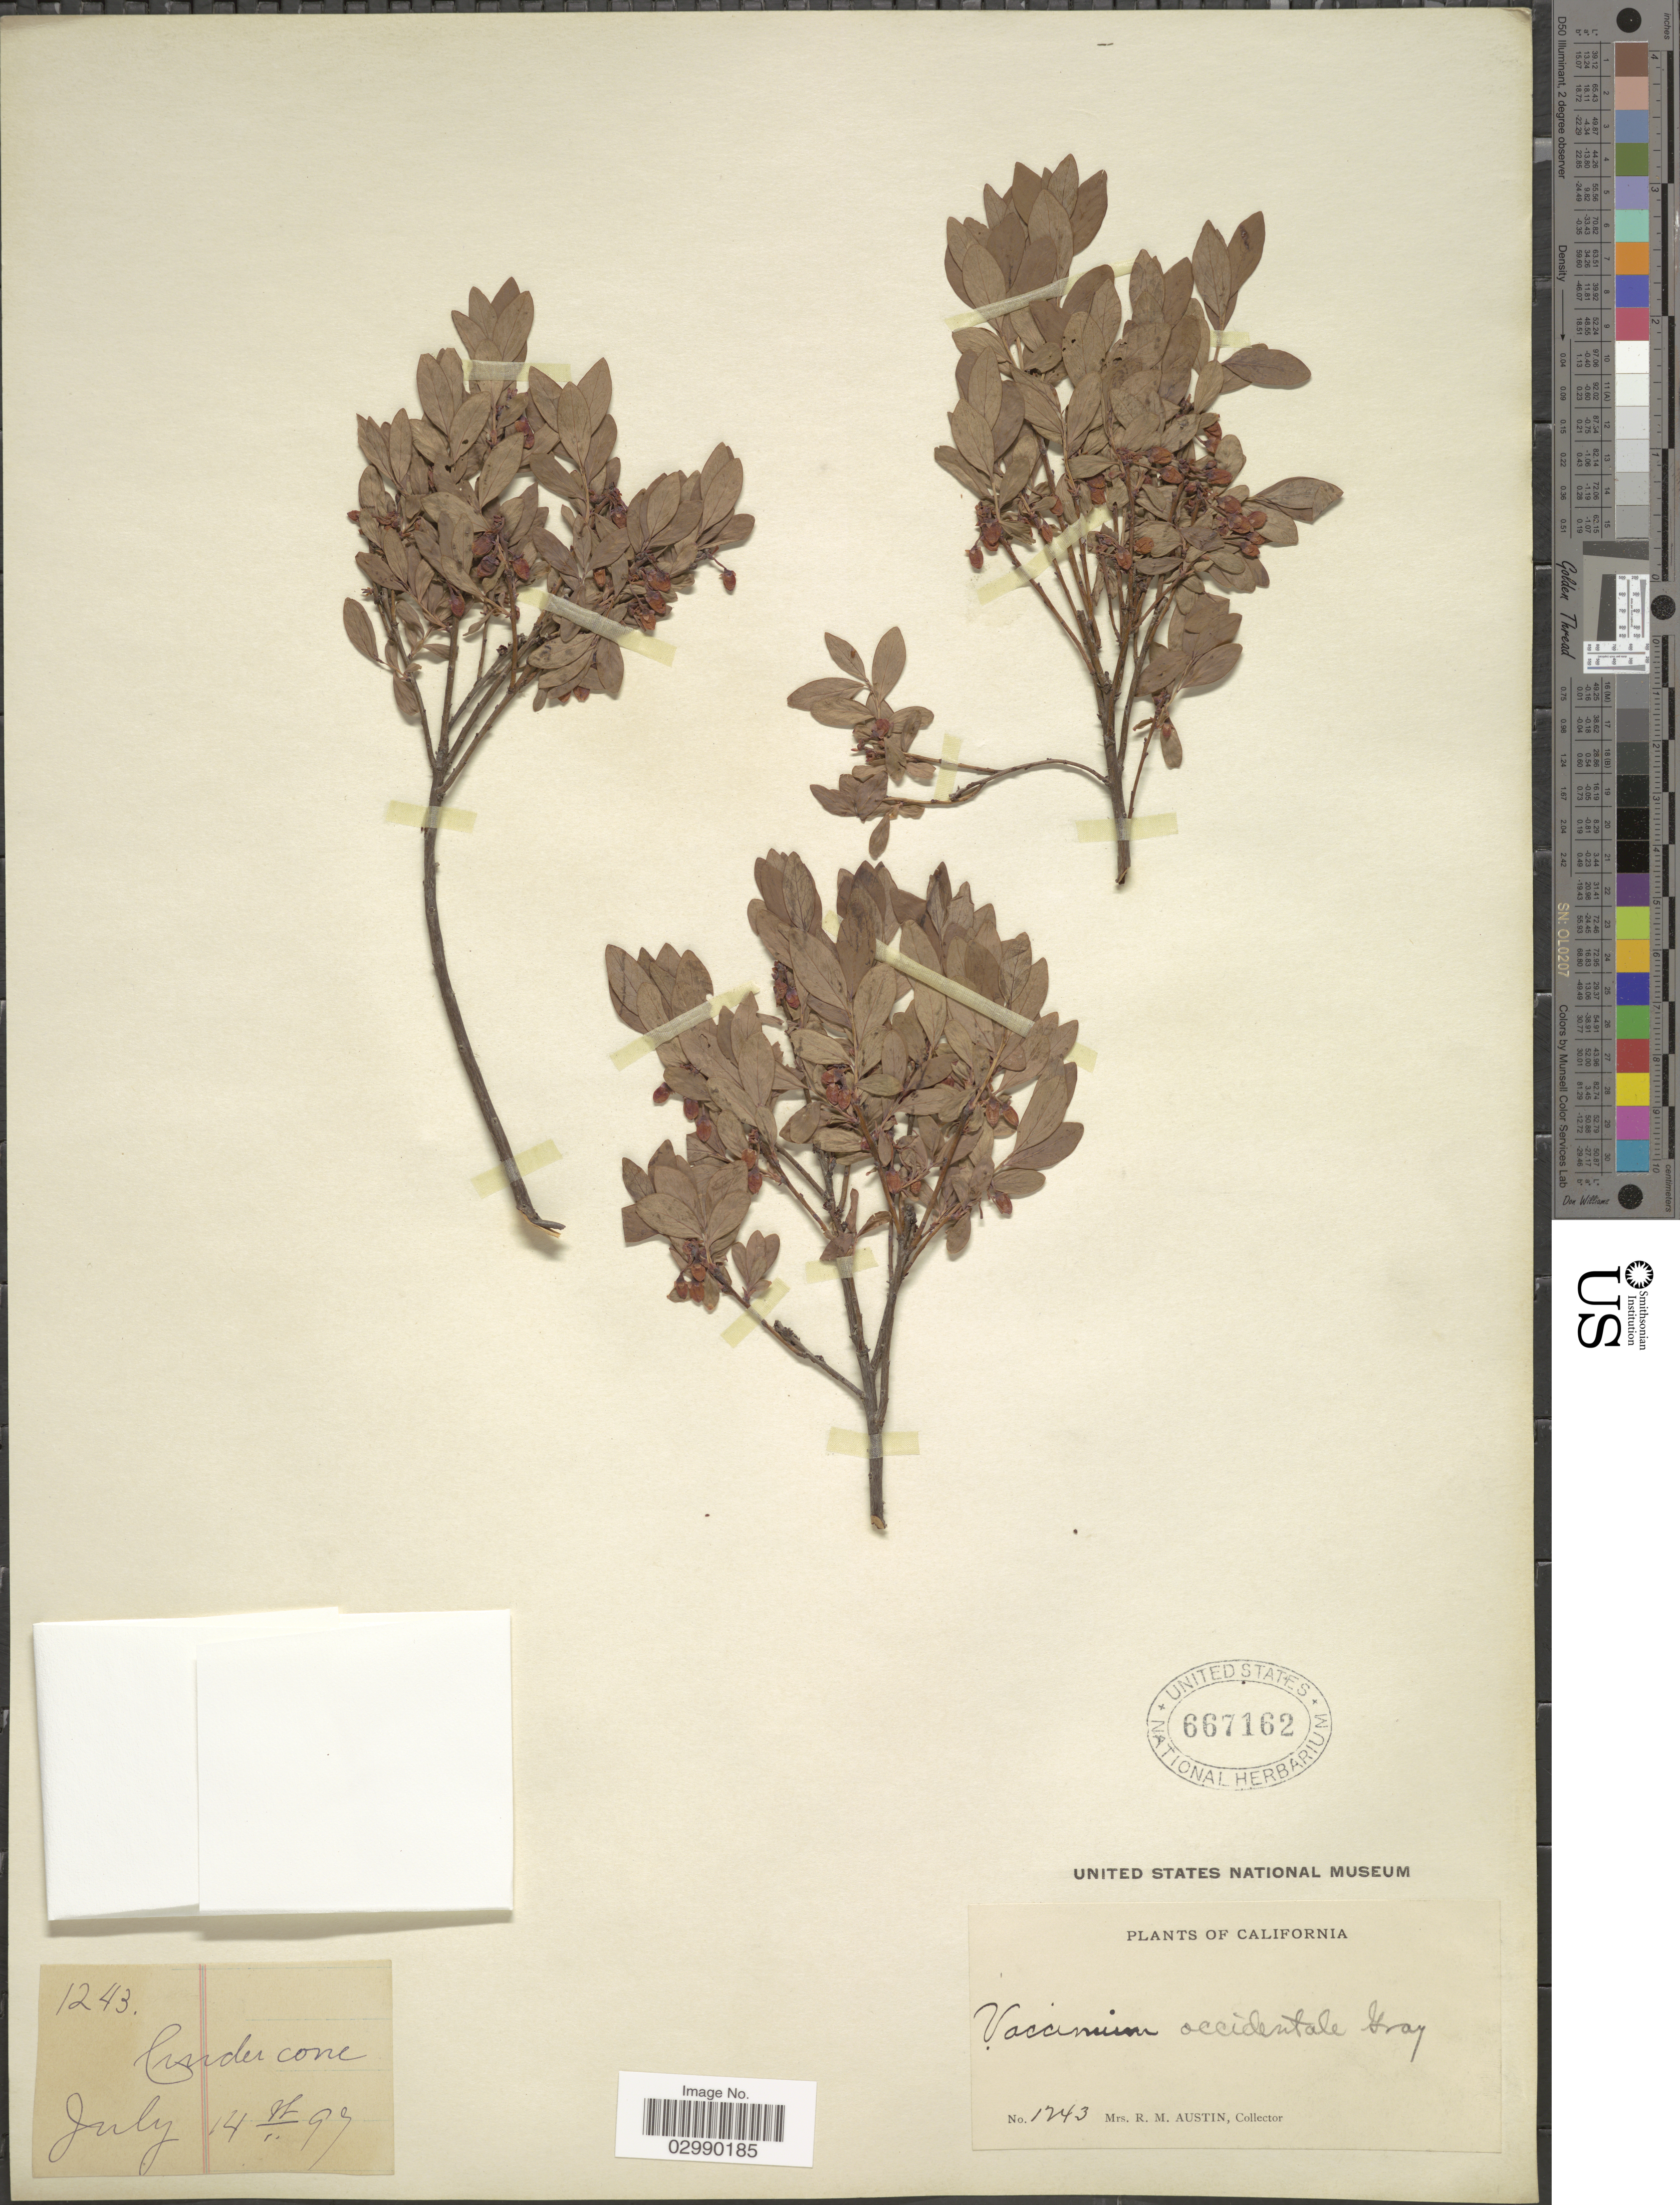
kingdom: Plantae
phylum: Tracheophyta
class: Magnoliopsida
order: Ericales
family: Ericaceae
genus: Vaccinium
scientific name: Vaccinium uliginosum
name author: L.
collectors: R. Austin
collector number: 1243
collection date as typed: Transcribed d/m/y: 14/7/97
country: United States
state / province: California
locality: Cinder cone.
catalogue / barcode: US 667162